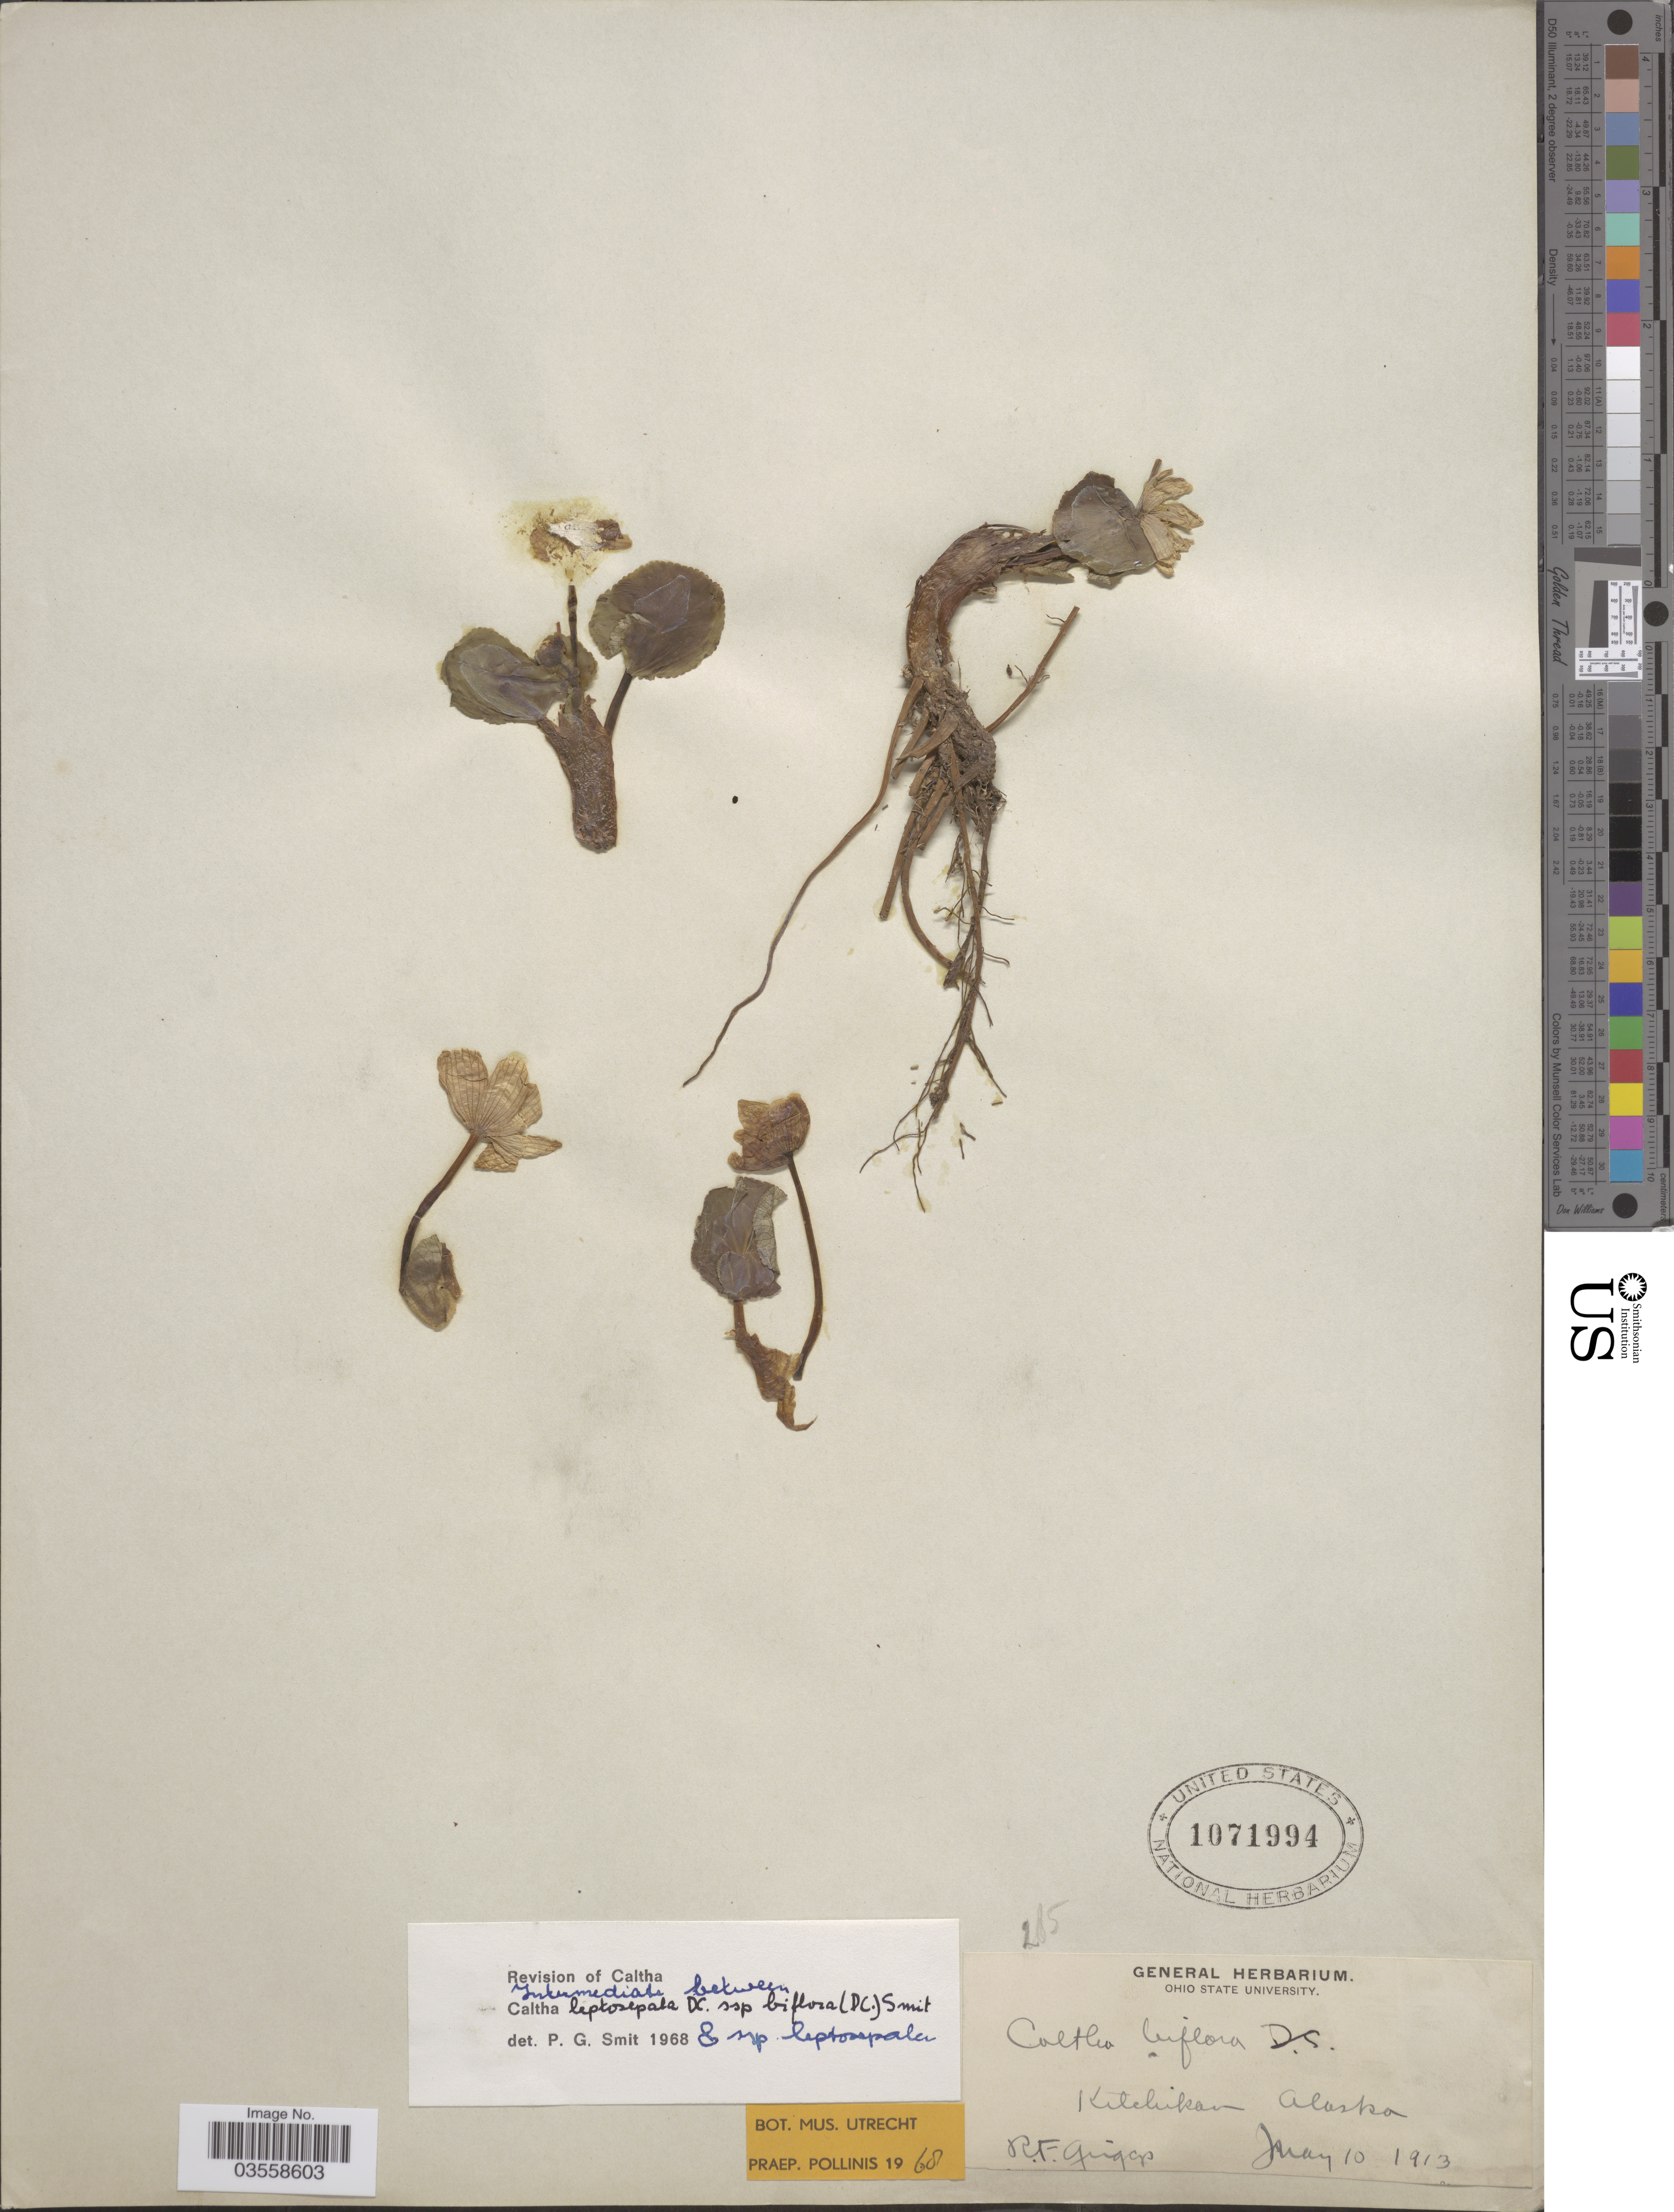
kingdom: Plantae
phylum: Tracheophyta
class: Magnoliopsida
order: Ranunculales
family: Ranunculaceae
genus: Caltha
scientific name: Caltha leptosepala subsp. biflora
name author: DC.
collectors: R. F. Griggs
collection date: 1913-05-10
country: United States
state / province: Alaska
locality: Ketchikan.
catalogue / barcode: US 1071994